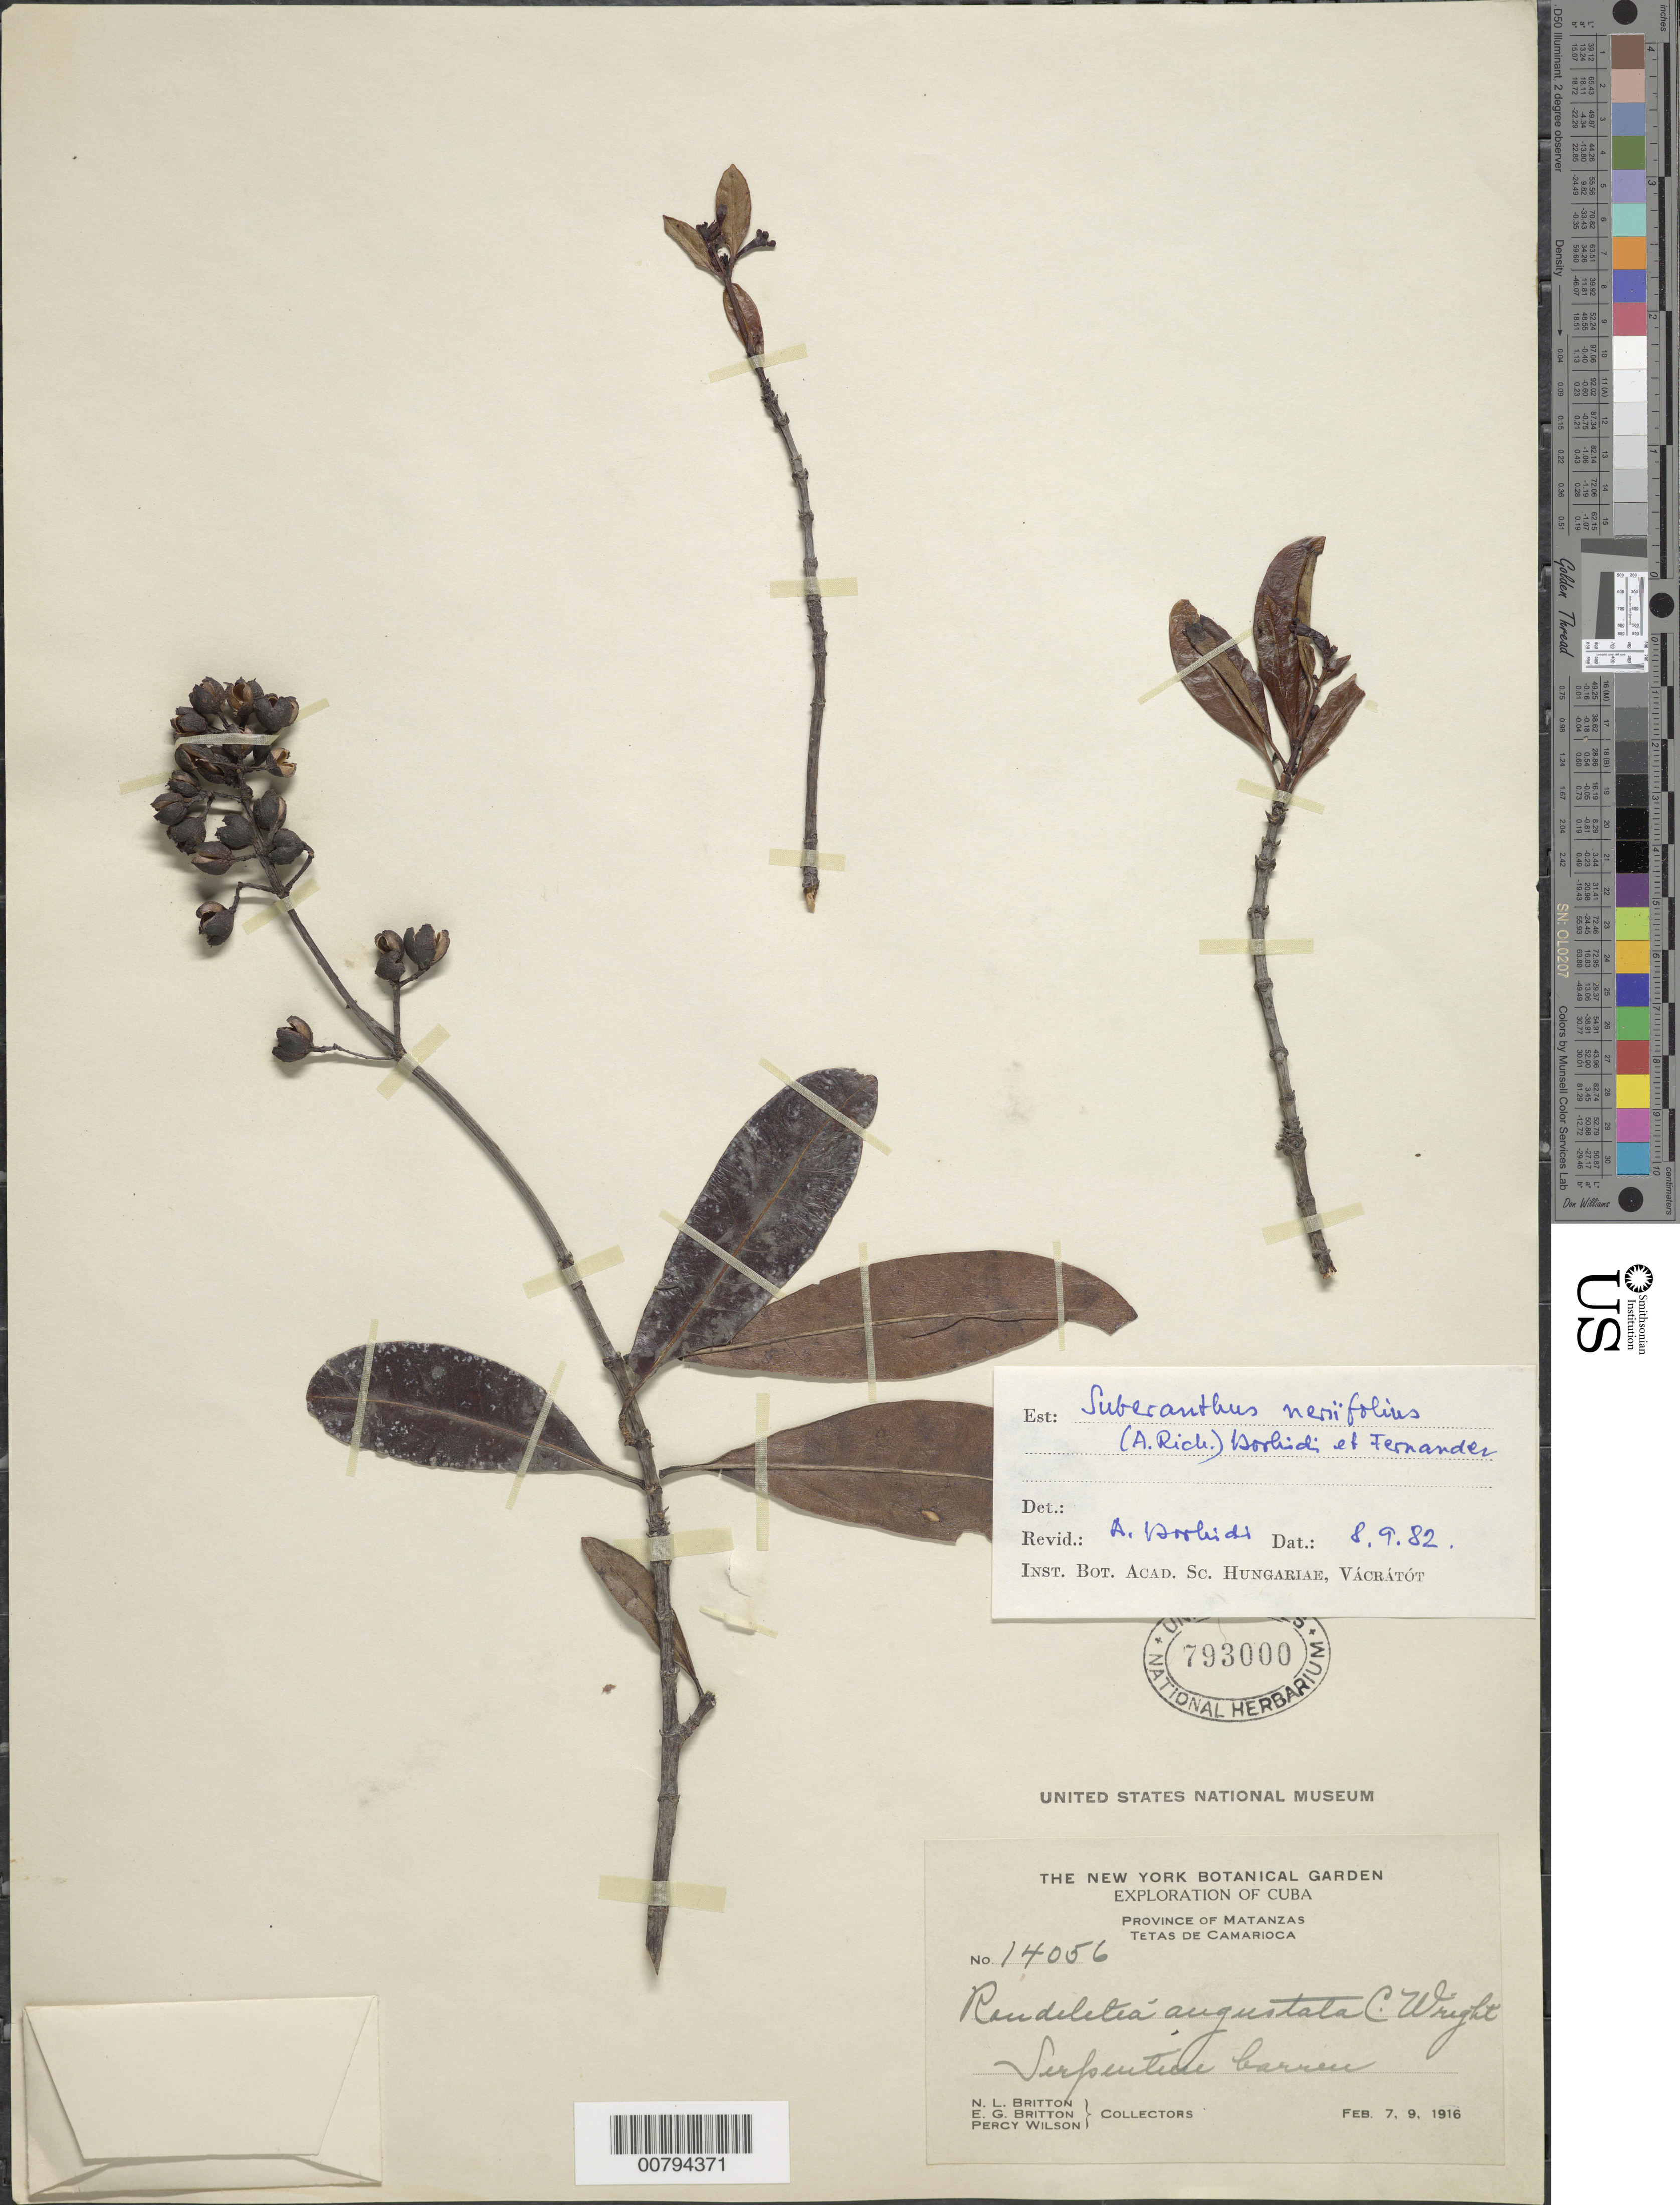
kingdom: Plantae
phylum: Tracheophyta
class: Magnoliopsida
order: Gentianales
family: Rubiaceae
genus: Suberanthus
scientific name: Suberanthus neriifolius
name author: (A. Rich.) Borhidi & Fernández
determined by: Borhidi, Attila L.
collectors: N. Britton, E. G. Britton & P. Wilson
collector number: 14056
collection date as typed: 07 Feb 1916 and 09 Feb 1916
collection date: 1916-02-07,1916-02-09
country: Cuba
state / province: Matanzas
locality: Tetas de Camarioca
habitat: Serpentine barren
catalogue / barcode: US 793000